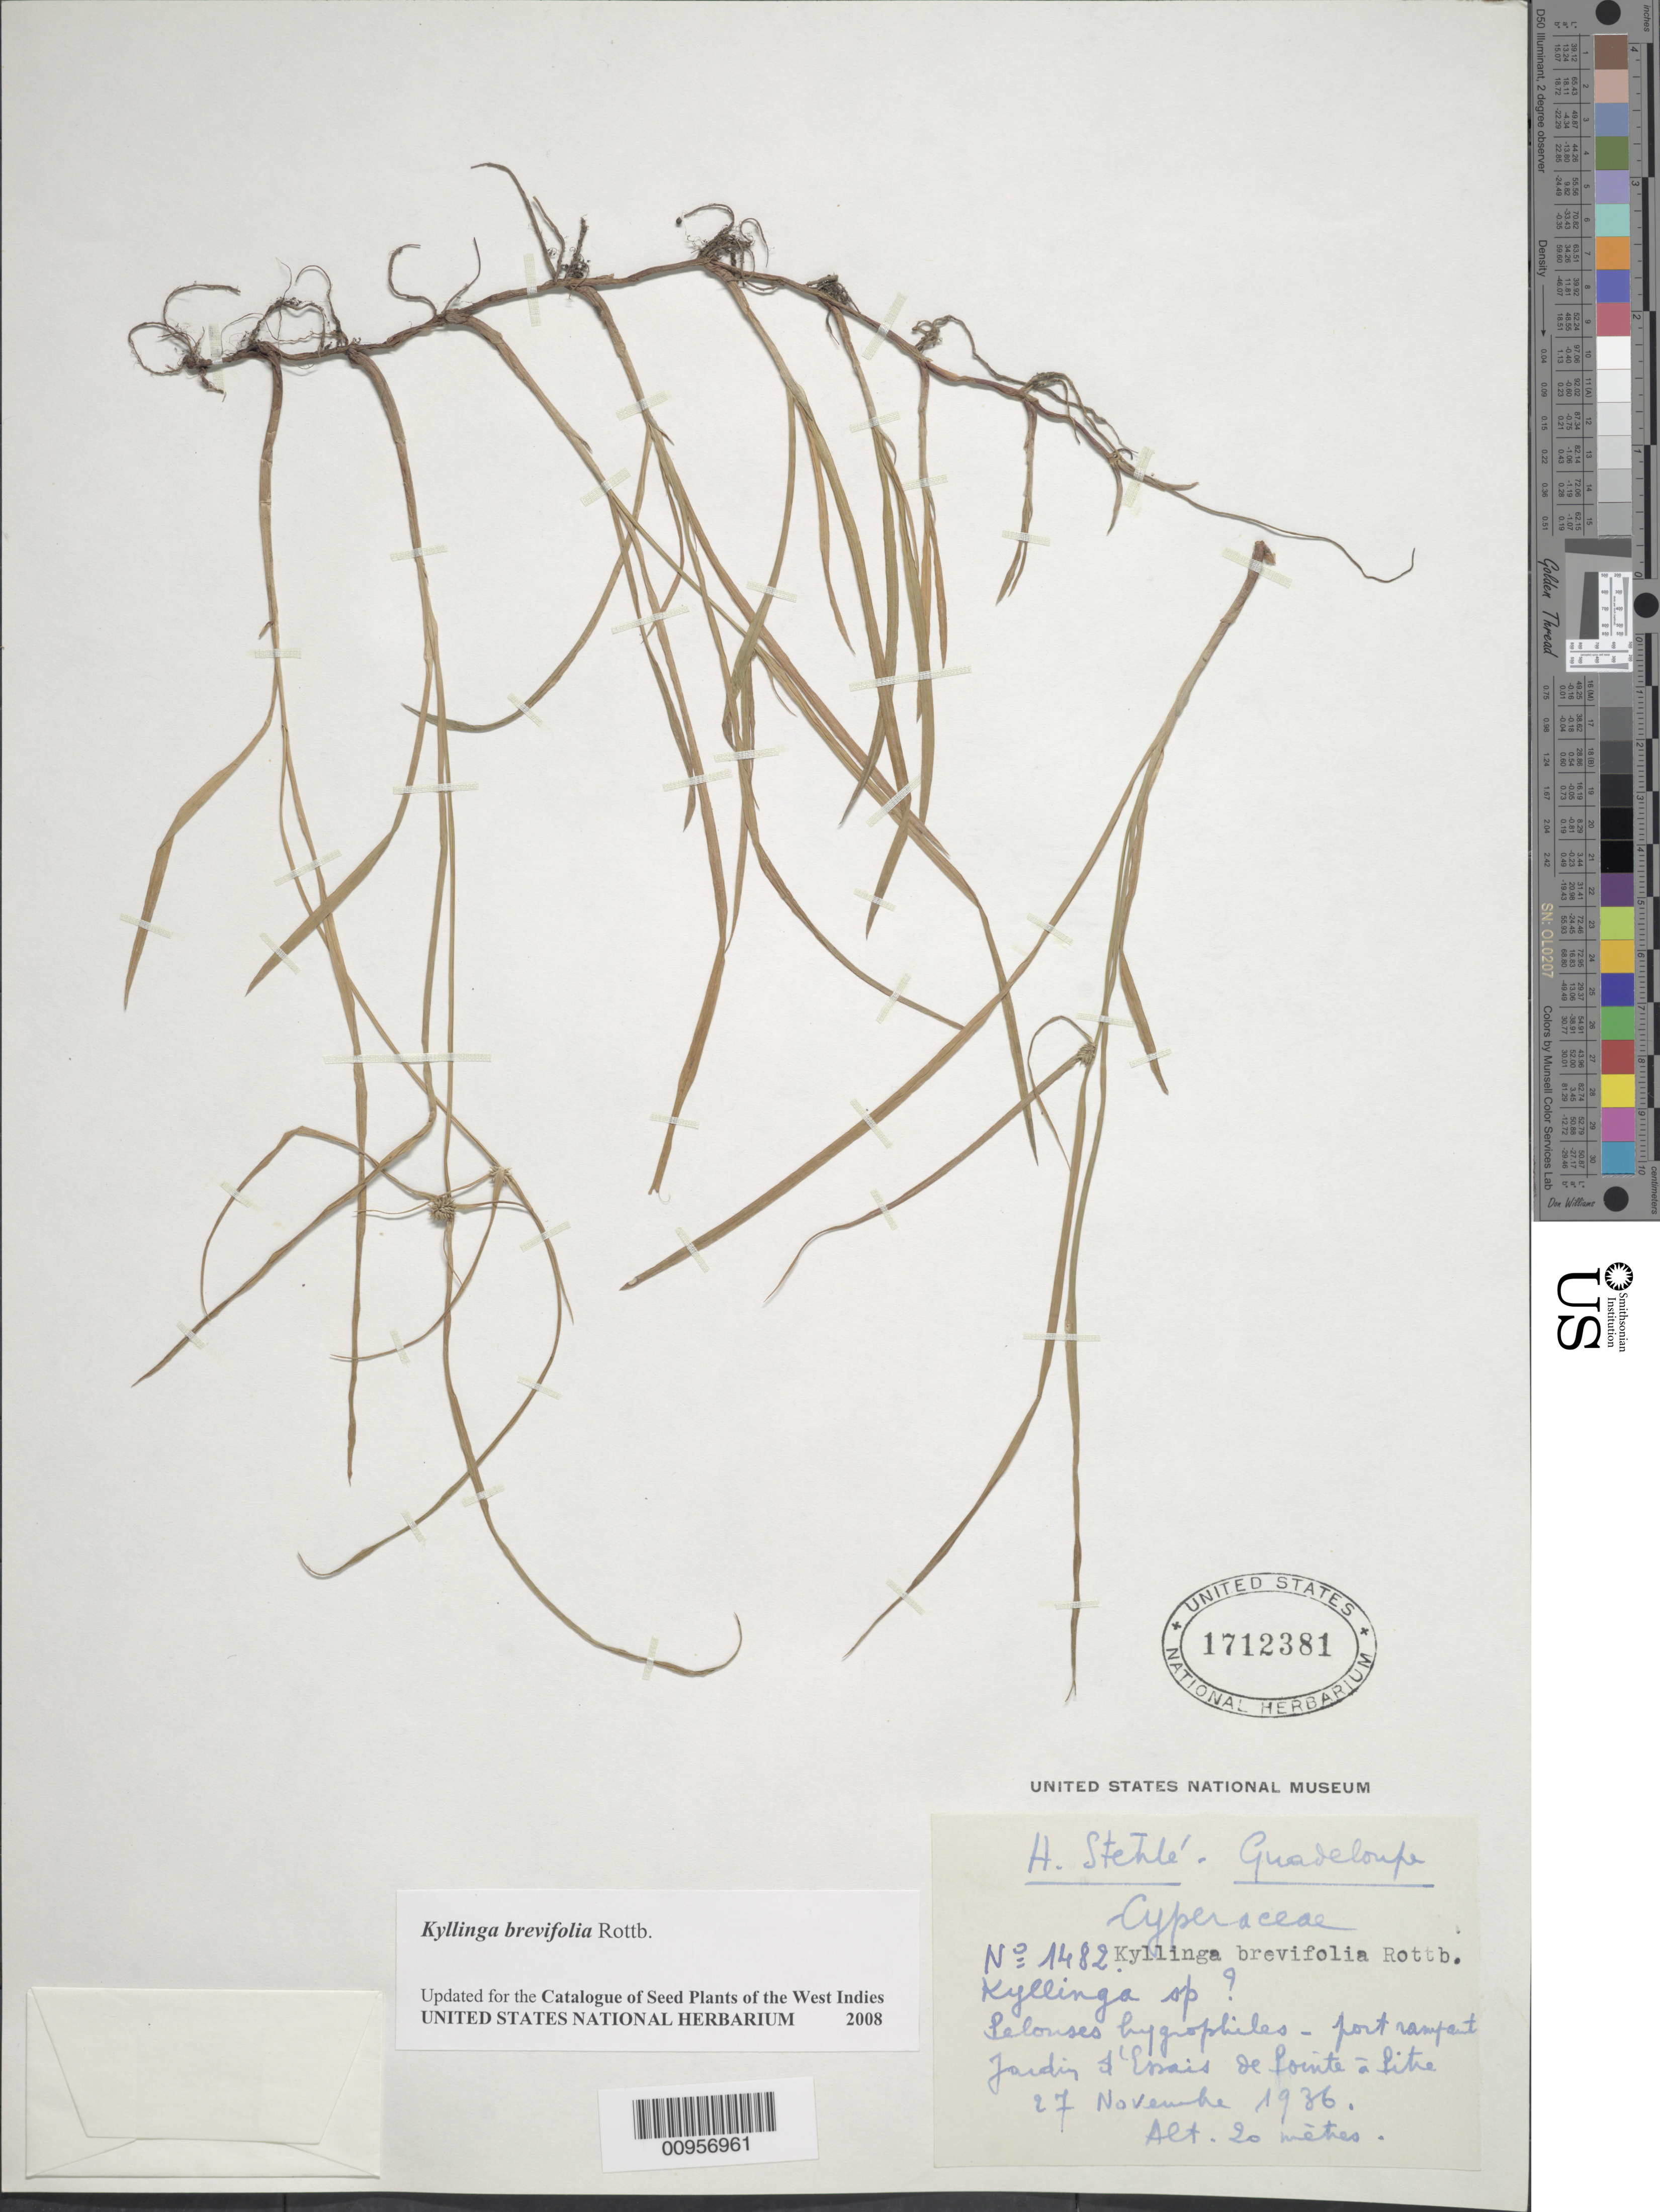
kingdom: Plantae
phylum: Tracheophyta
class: Liliopsida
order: Poales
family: Cyperaceae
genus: Cyperus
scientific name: Cyperus brevifolius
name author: (Rottb.) Hassk.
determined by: Strong, M. T., (US), Smithsonian Institution - National Museum of Natural History (UNITED STATES)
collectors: H. Stehlé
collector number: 1482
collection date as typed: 27 Nov 1936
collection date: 1936-11-27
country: Guadeloupe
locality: "Port Rampant", Jardin d'Essais de Pointe à Pitre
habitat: Pelouses hygrophiles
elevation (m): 20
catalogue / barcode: US 1712381